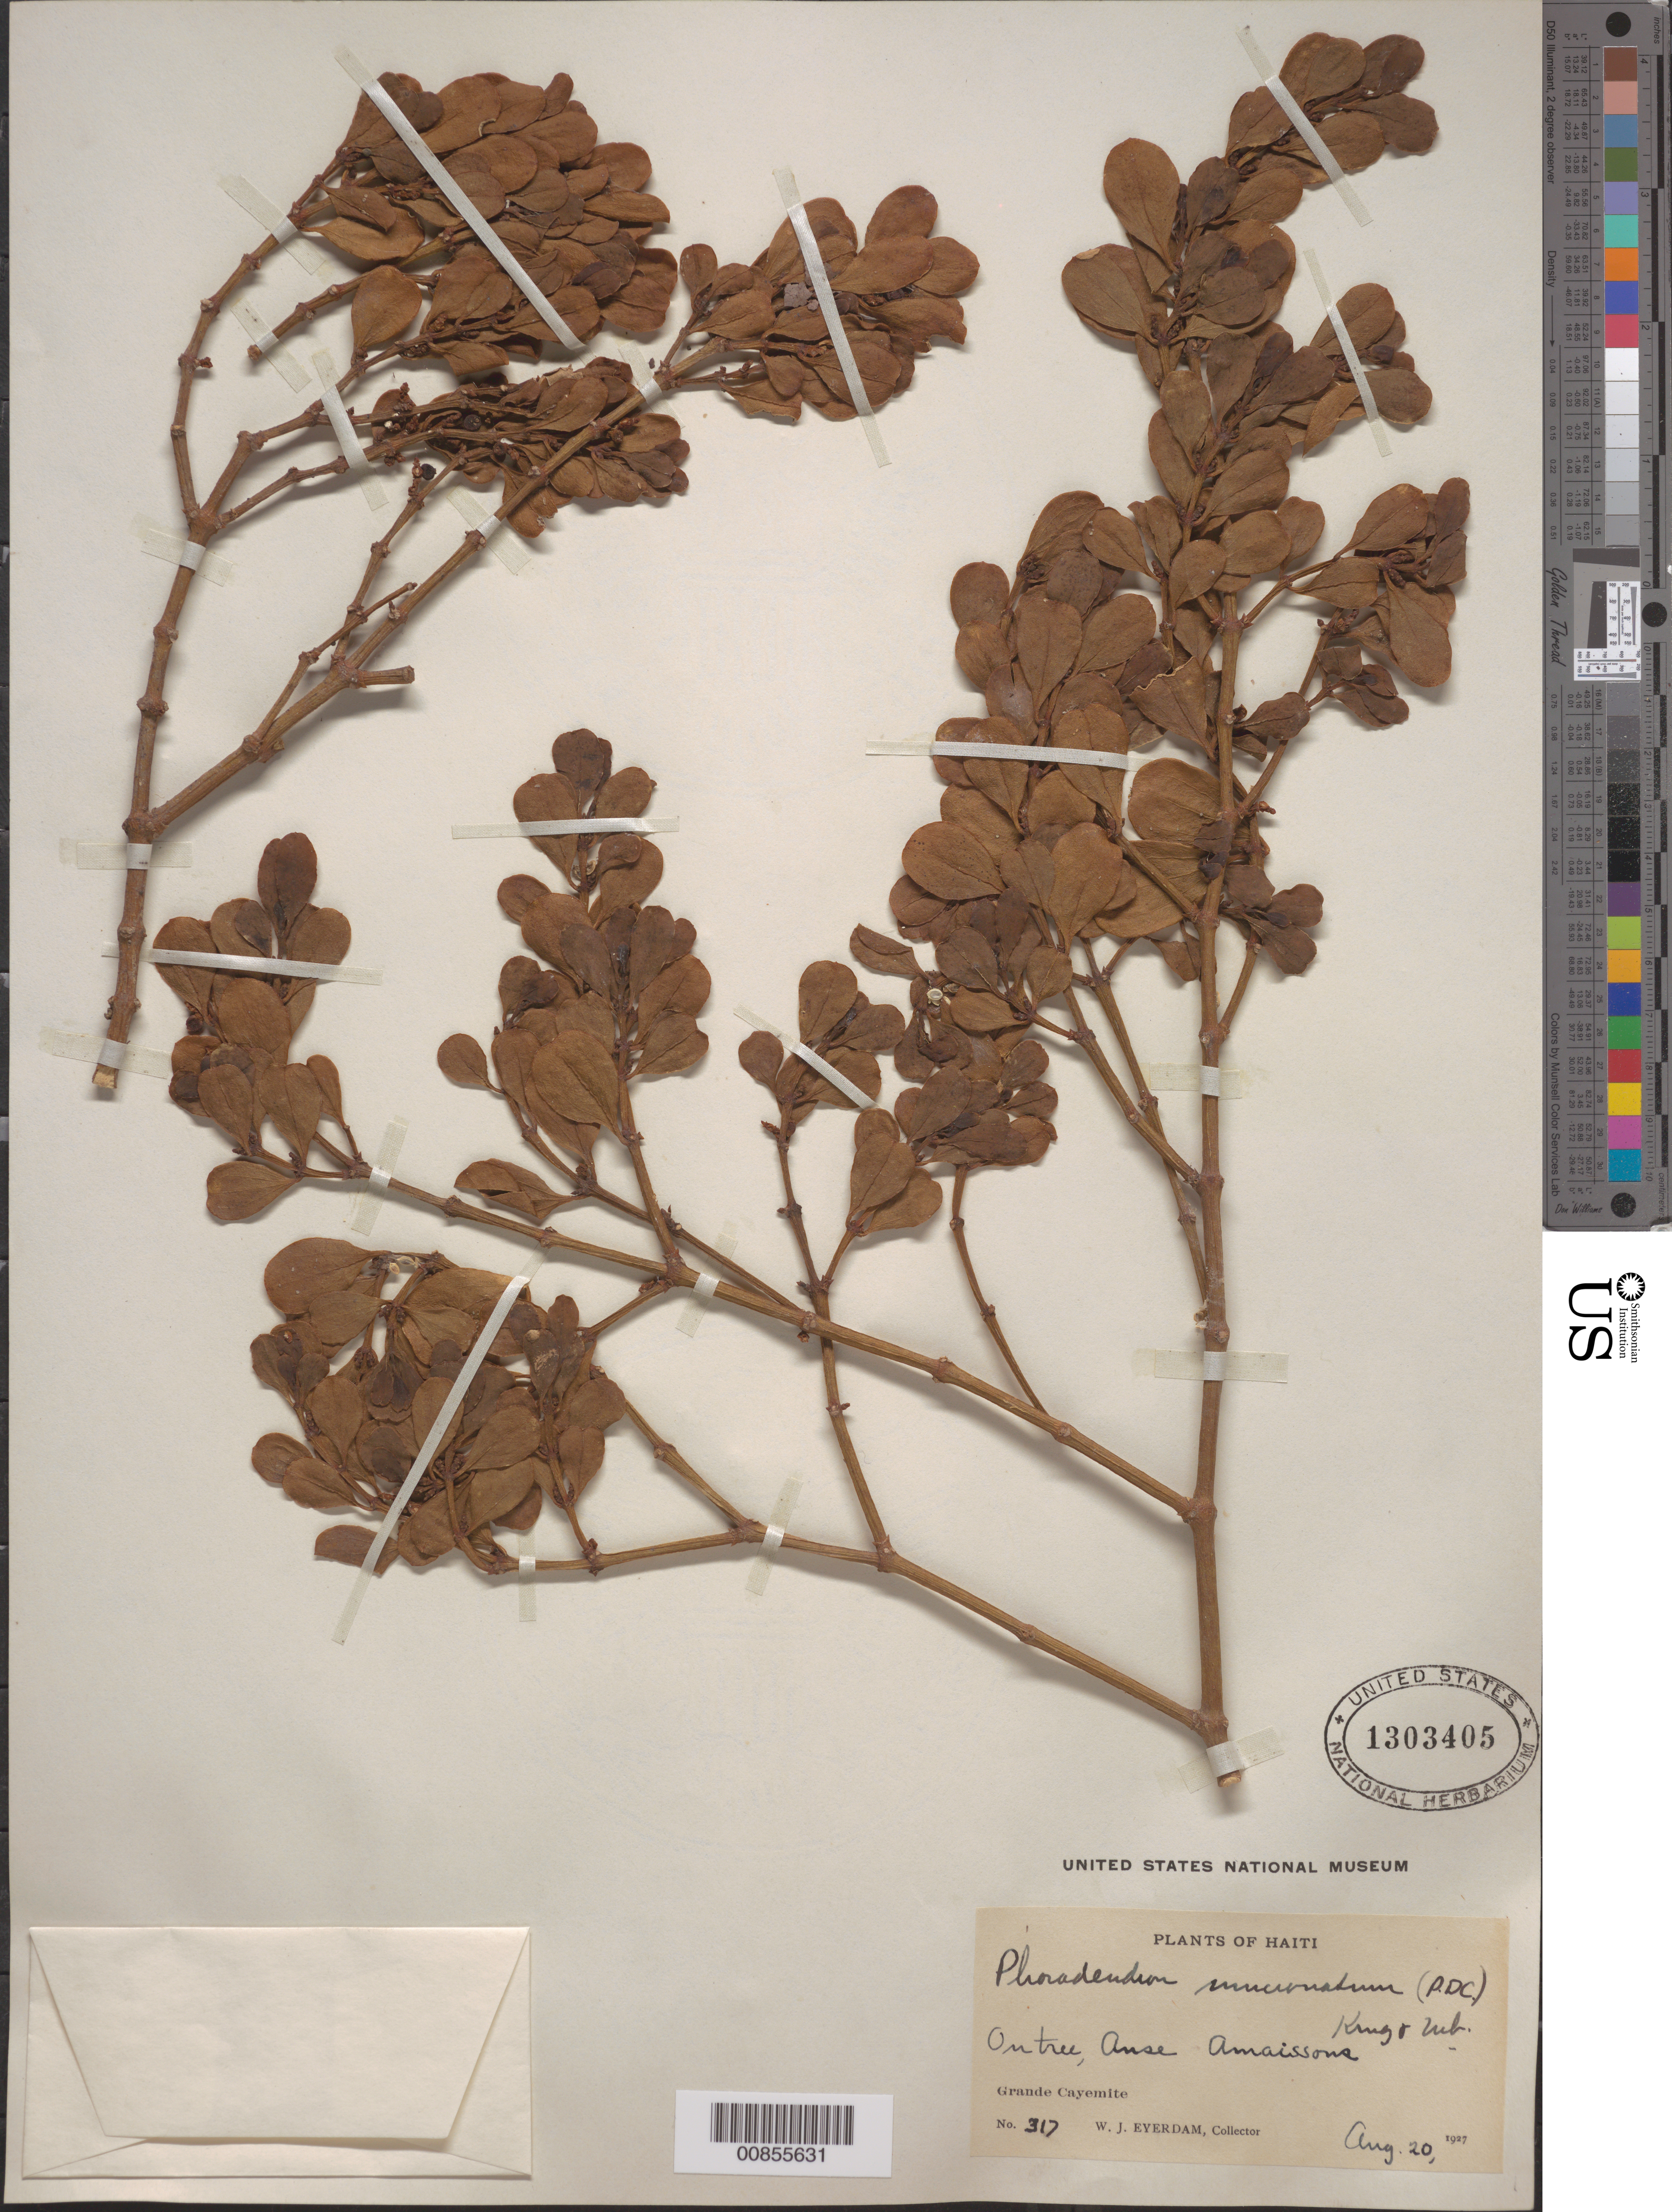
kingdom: Plantae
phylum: Tracheophyta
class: Magnoliopsida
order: Santalales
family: Viscaceae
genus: Phoradendron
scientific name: Phoradendron mucronatum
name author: (DC.) Krug & Urb.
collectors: W. J. Eyerdam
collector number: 317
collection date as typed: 20 Aug 1927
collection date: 1927-08-20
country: Haiti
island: Grande Cayemite I.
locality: Grande Cayemite, Anse Amaissons.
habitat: On tree.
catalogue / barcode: US 1303405